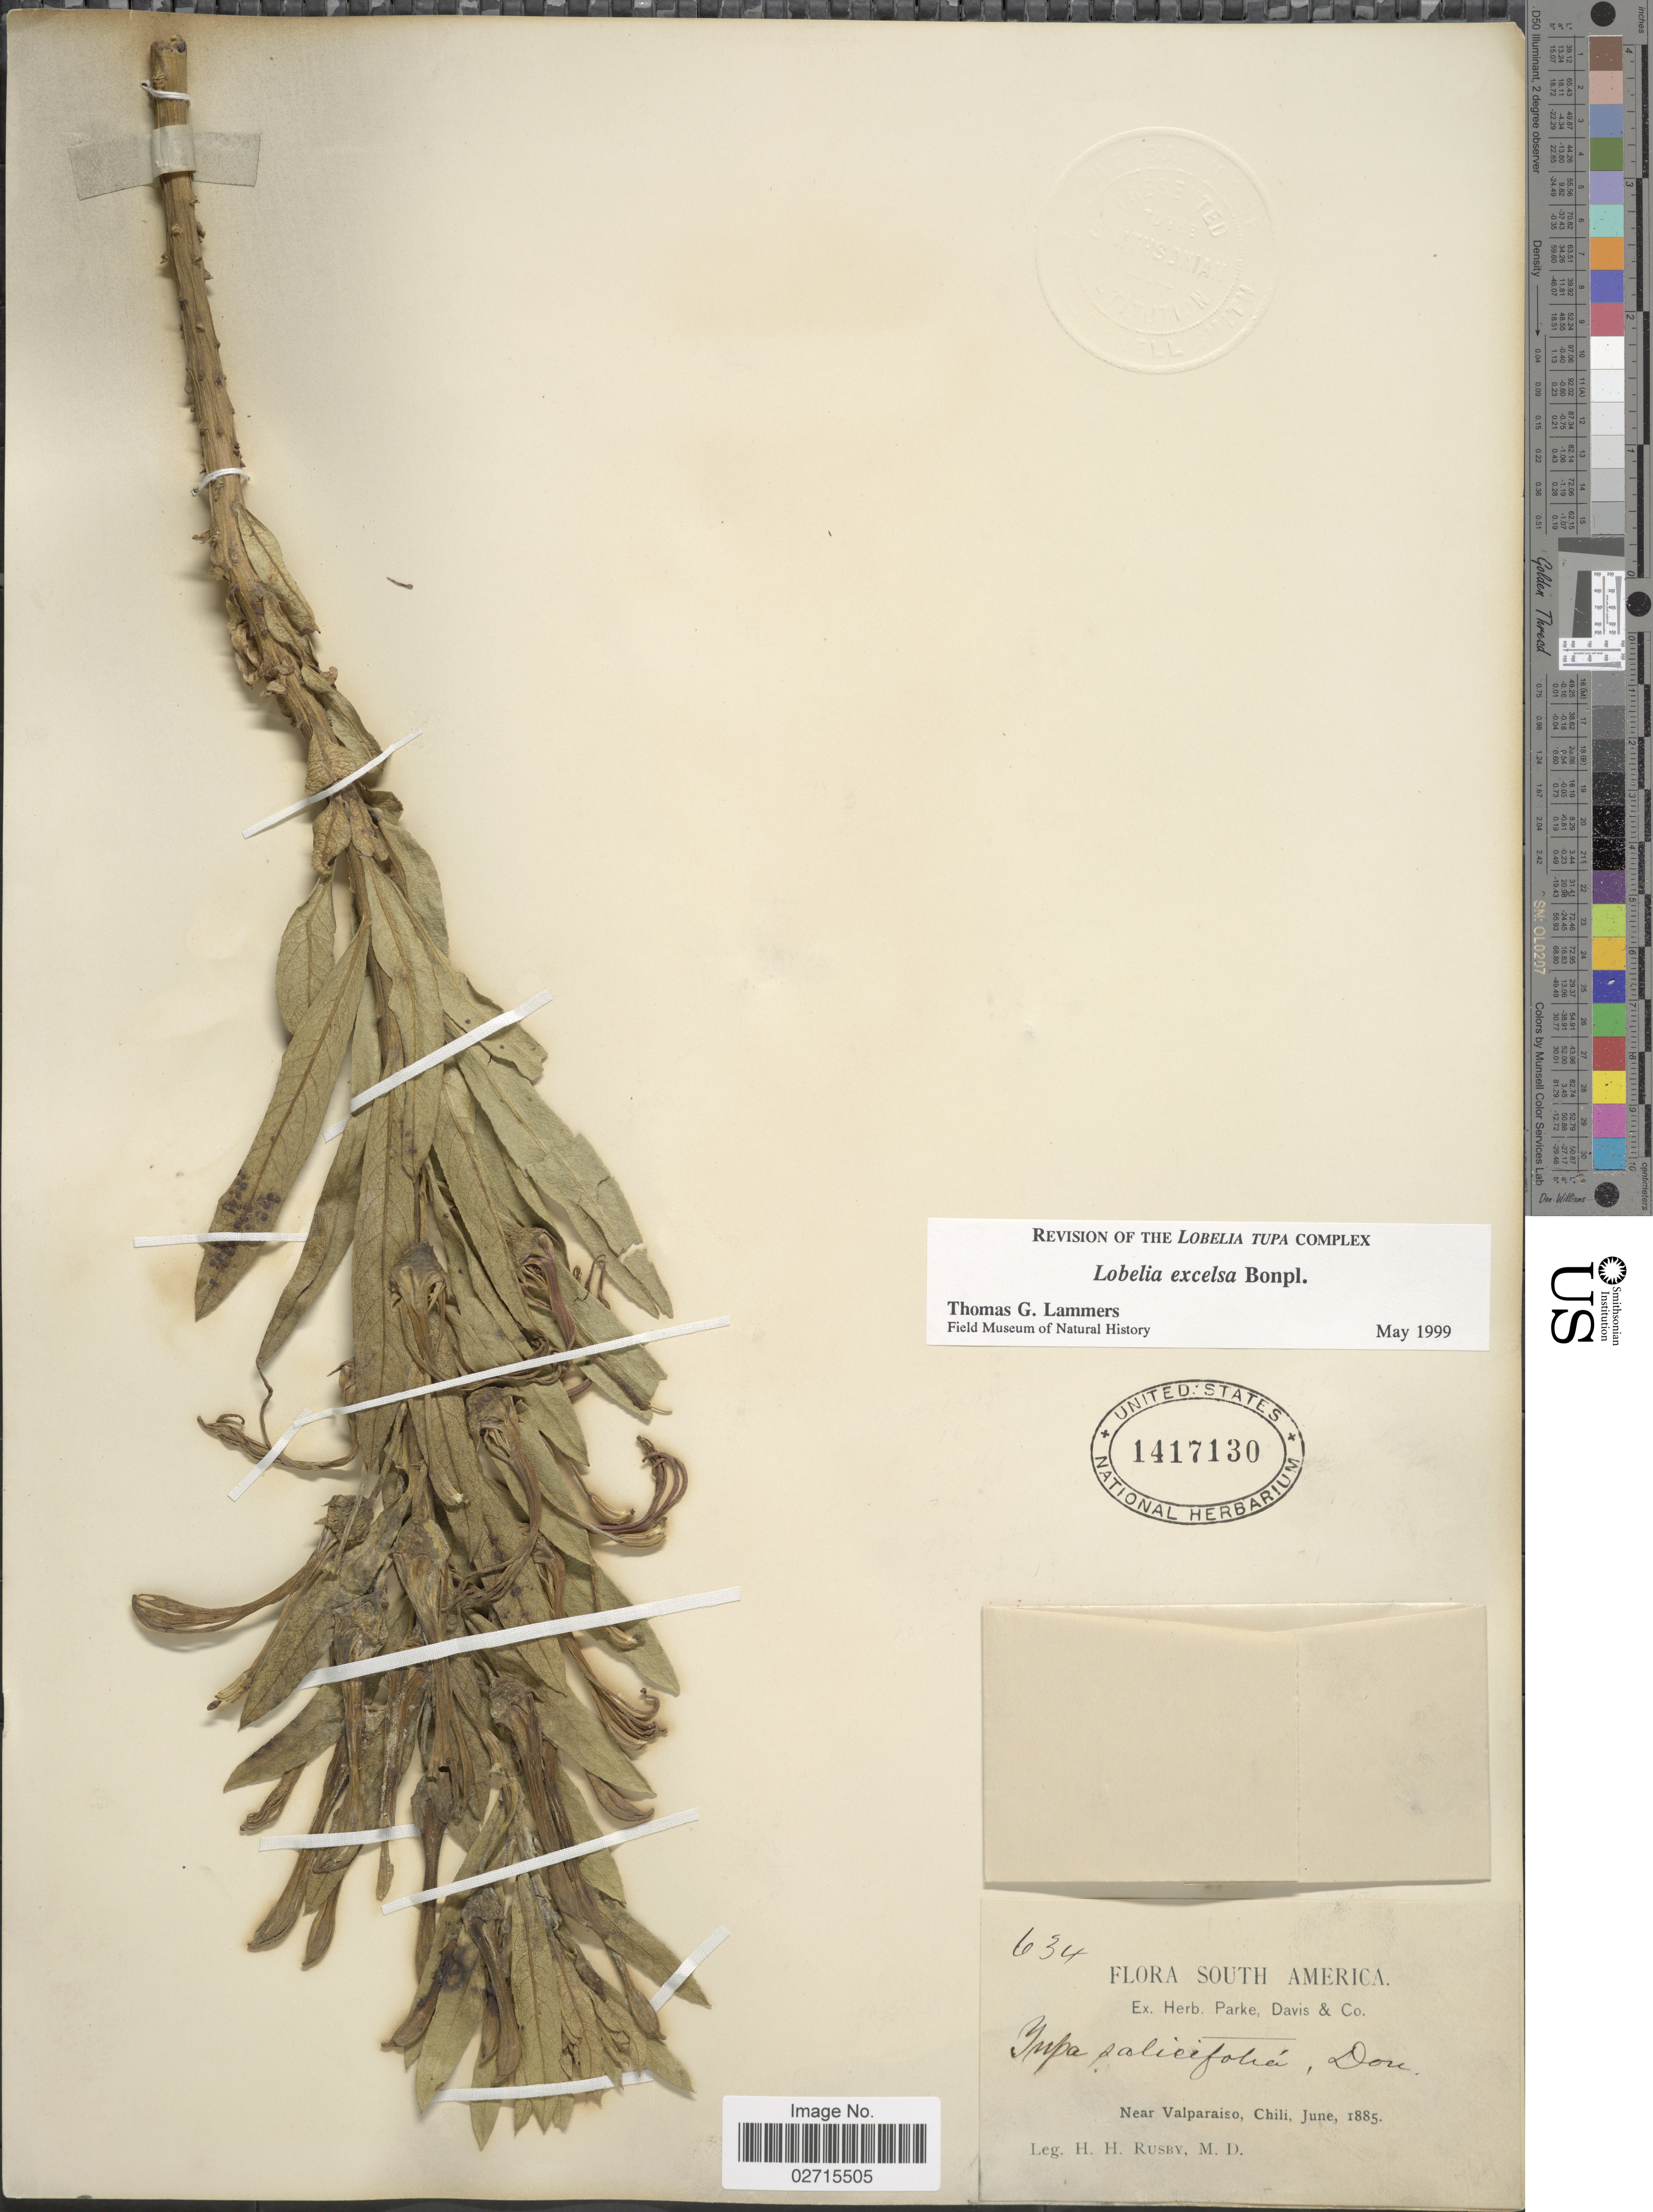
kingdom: Plantae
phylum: Tracheophyta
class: Magnoliopsida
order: Asterales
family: Campanulaceae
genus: Lobelia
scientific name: Lobelia excelsa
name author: L.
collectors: H. H. Rusby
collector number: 634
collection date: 1885-06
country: Chile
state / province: Valparaíso (V)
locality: Near Valparaiso.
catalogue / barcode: US 1417130